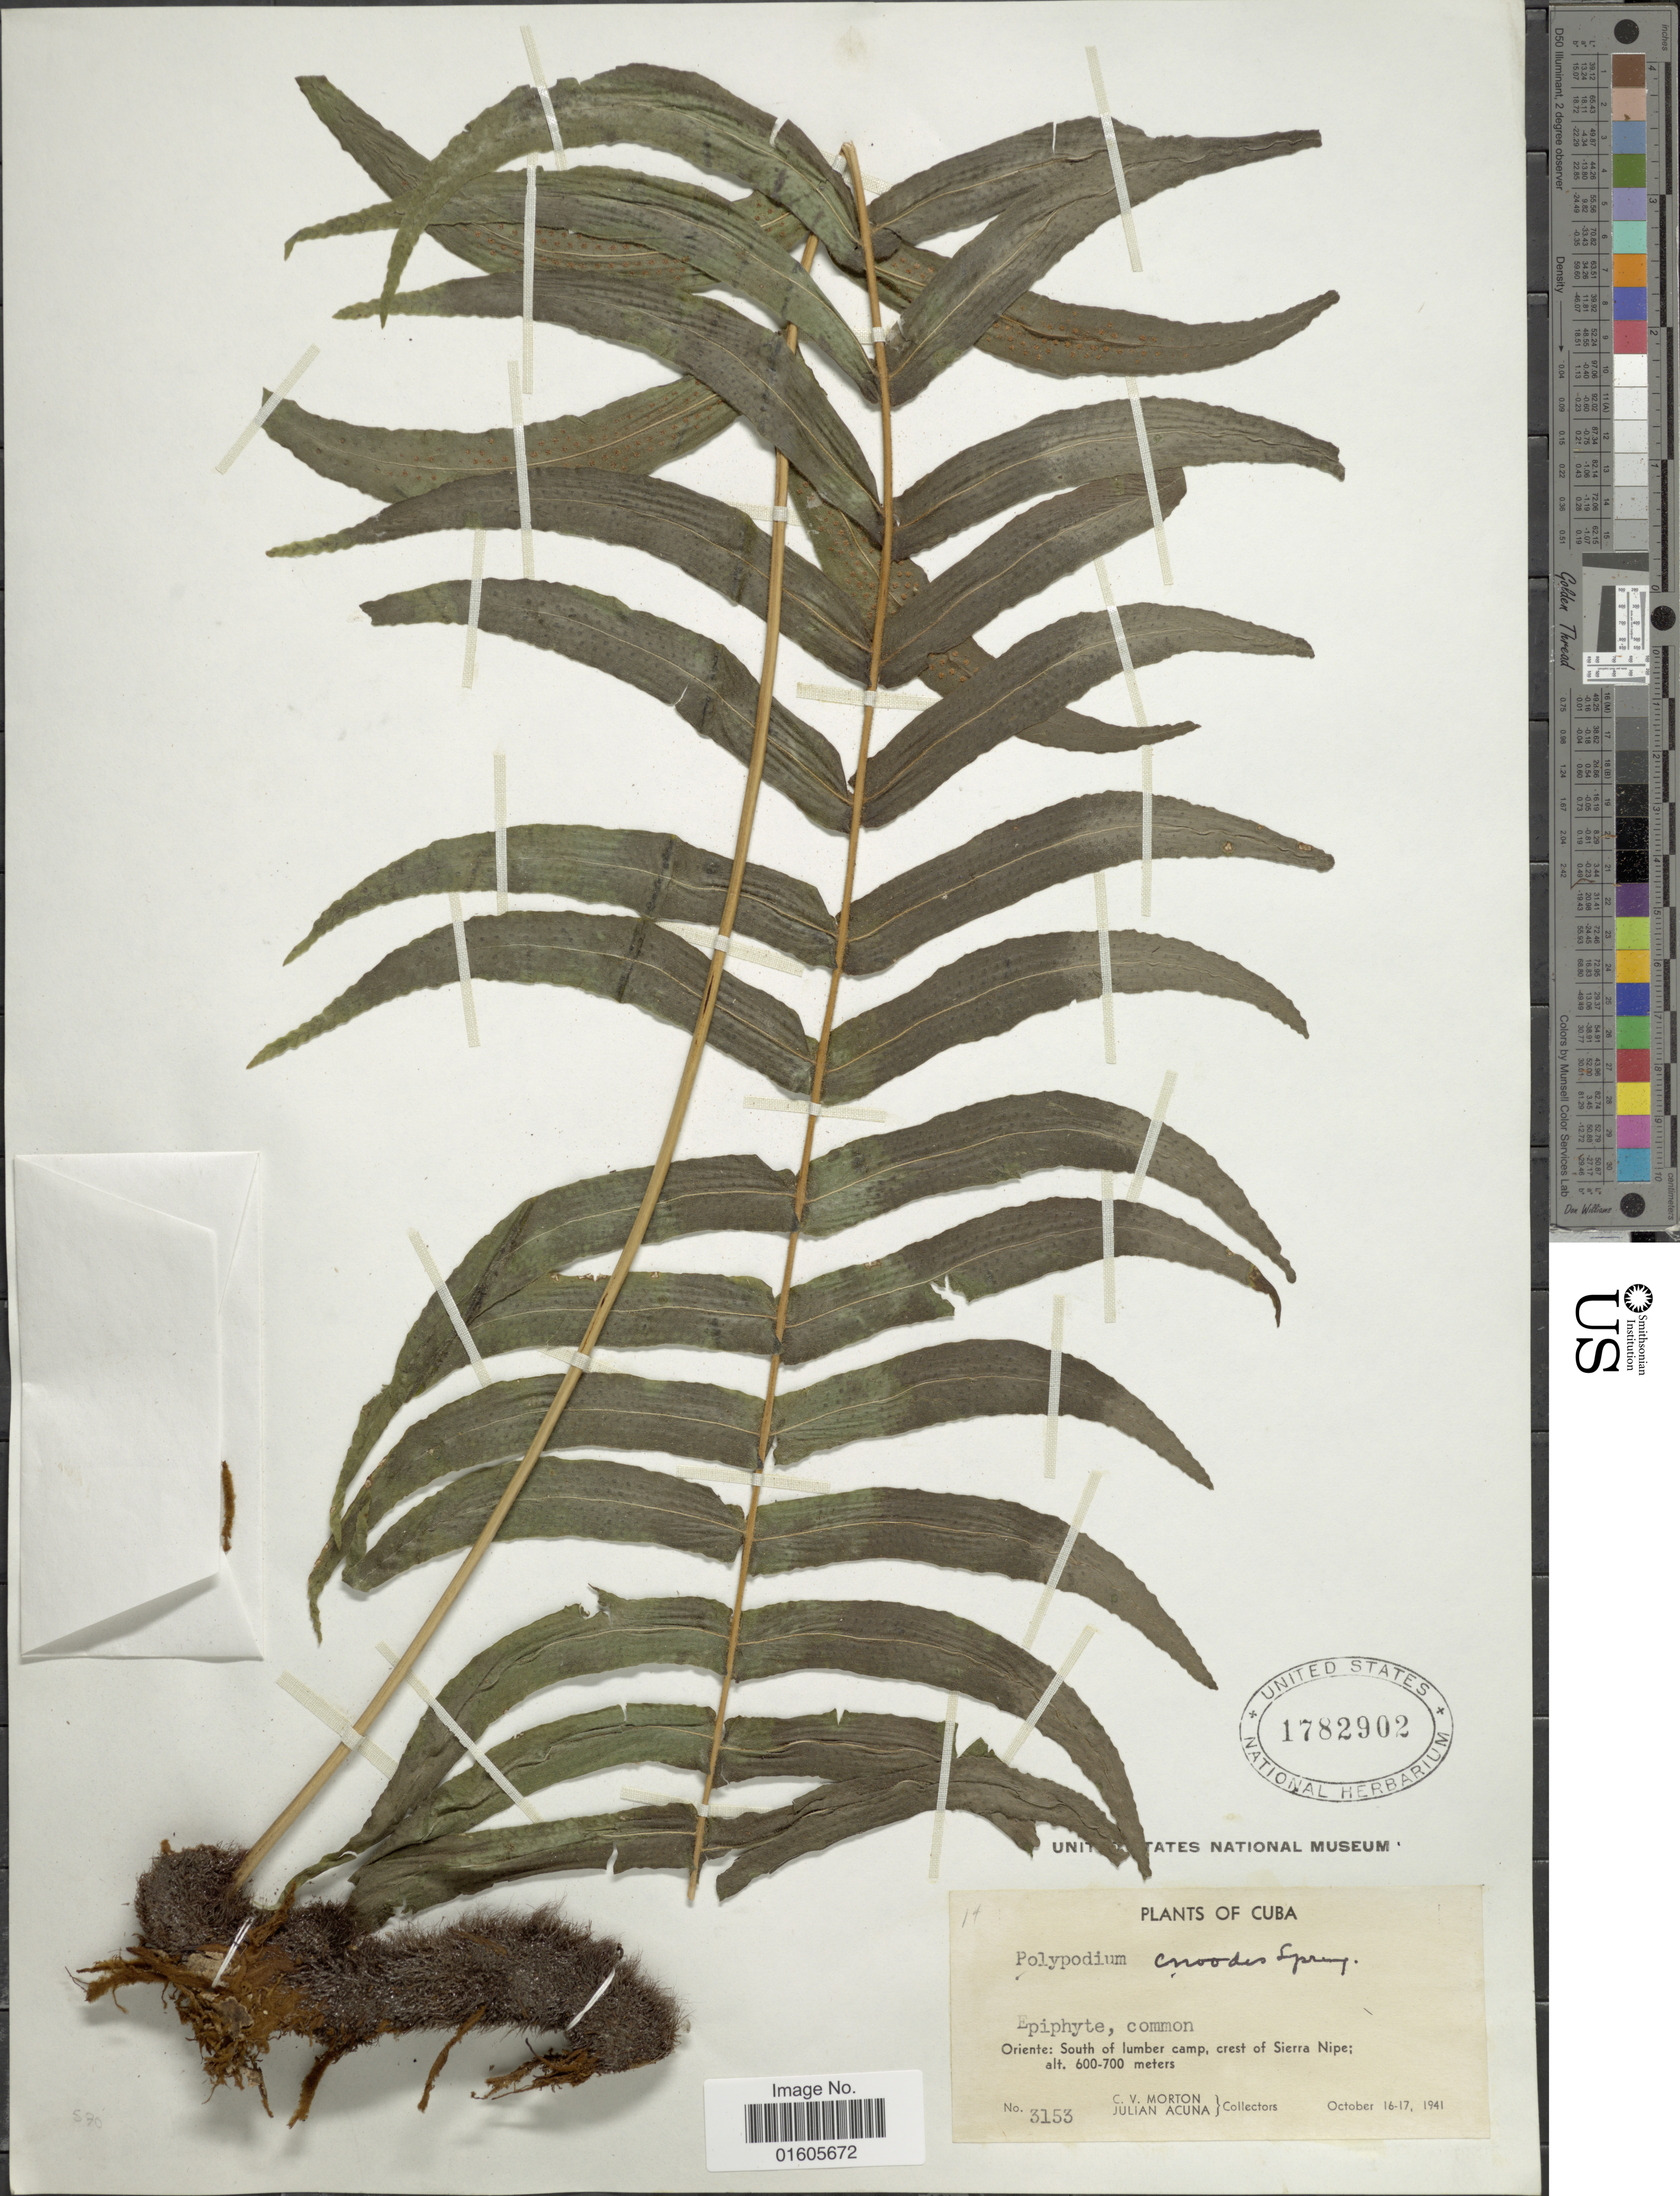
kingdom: Plantae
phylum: Tracheophyta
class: Polypodiopsida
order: Polypodiales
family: Polypodiaceae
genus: Serpocaulon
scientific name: Serpocaulon dissimile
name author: (L.) A.R. Sm.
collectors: C. V. Morton & J. B. Acuña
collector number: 3153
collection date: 1941-10-16/1941-10-17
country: Cuba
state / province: Oriente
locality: South of lumber camp, crest of Sierra Nipe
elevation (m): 600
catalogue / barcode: US 1782902